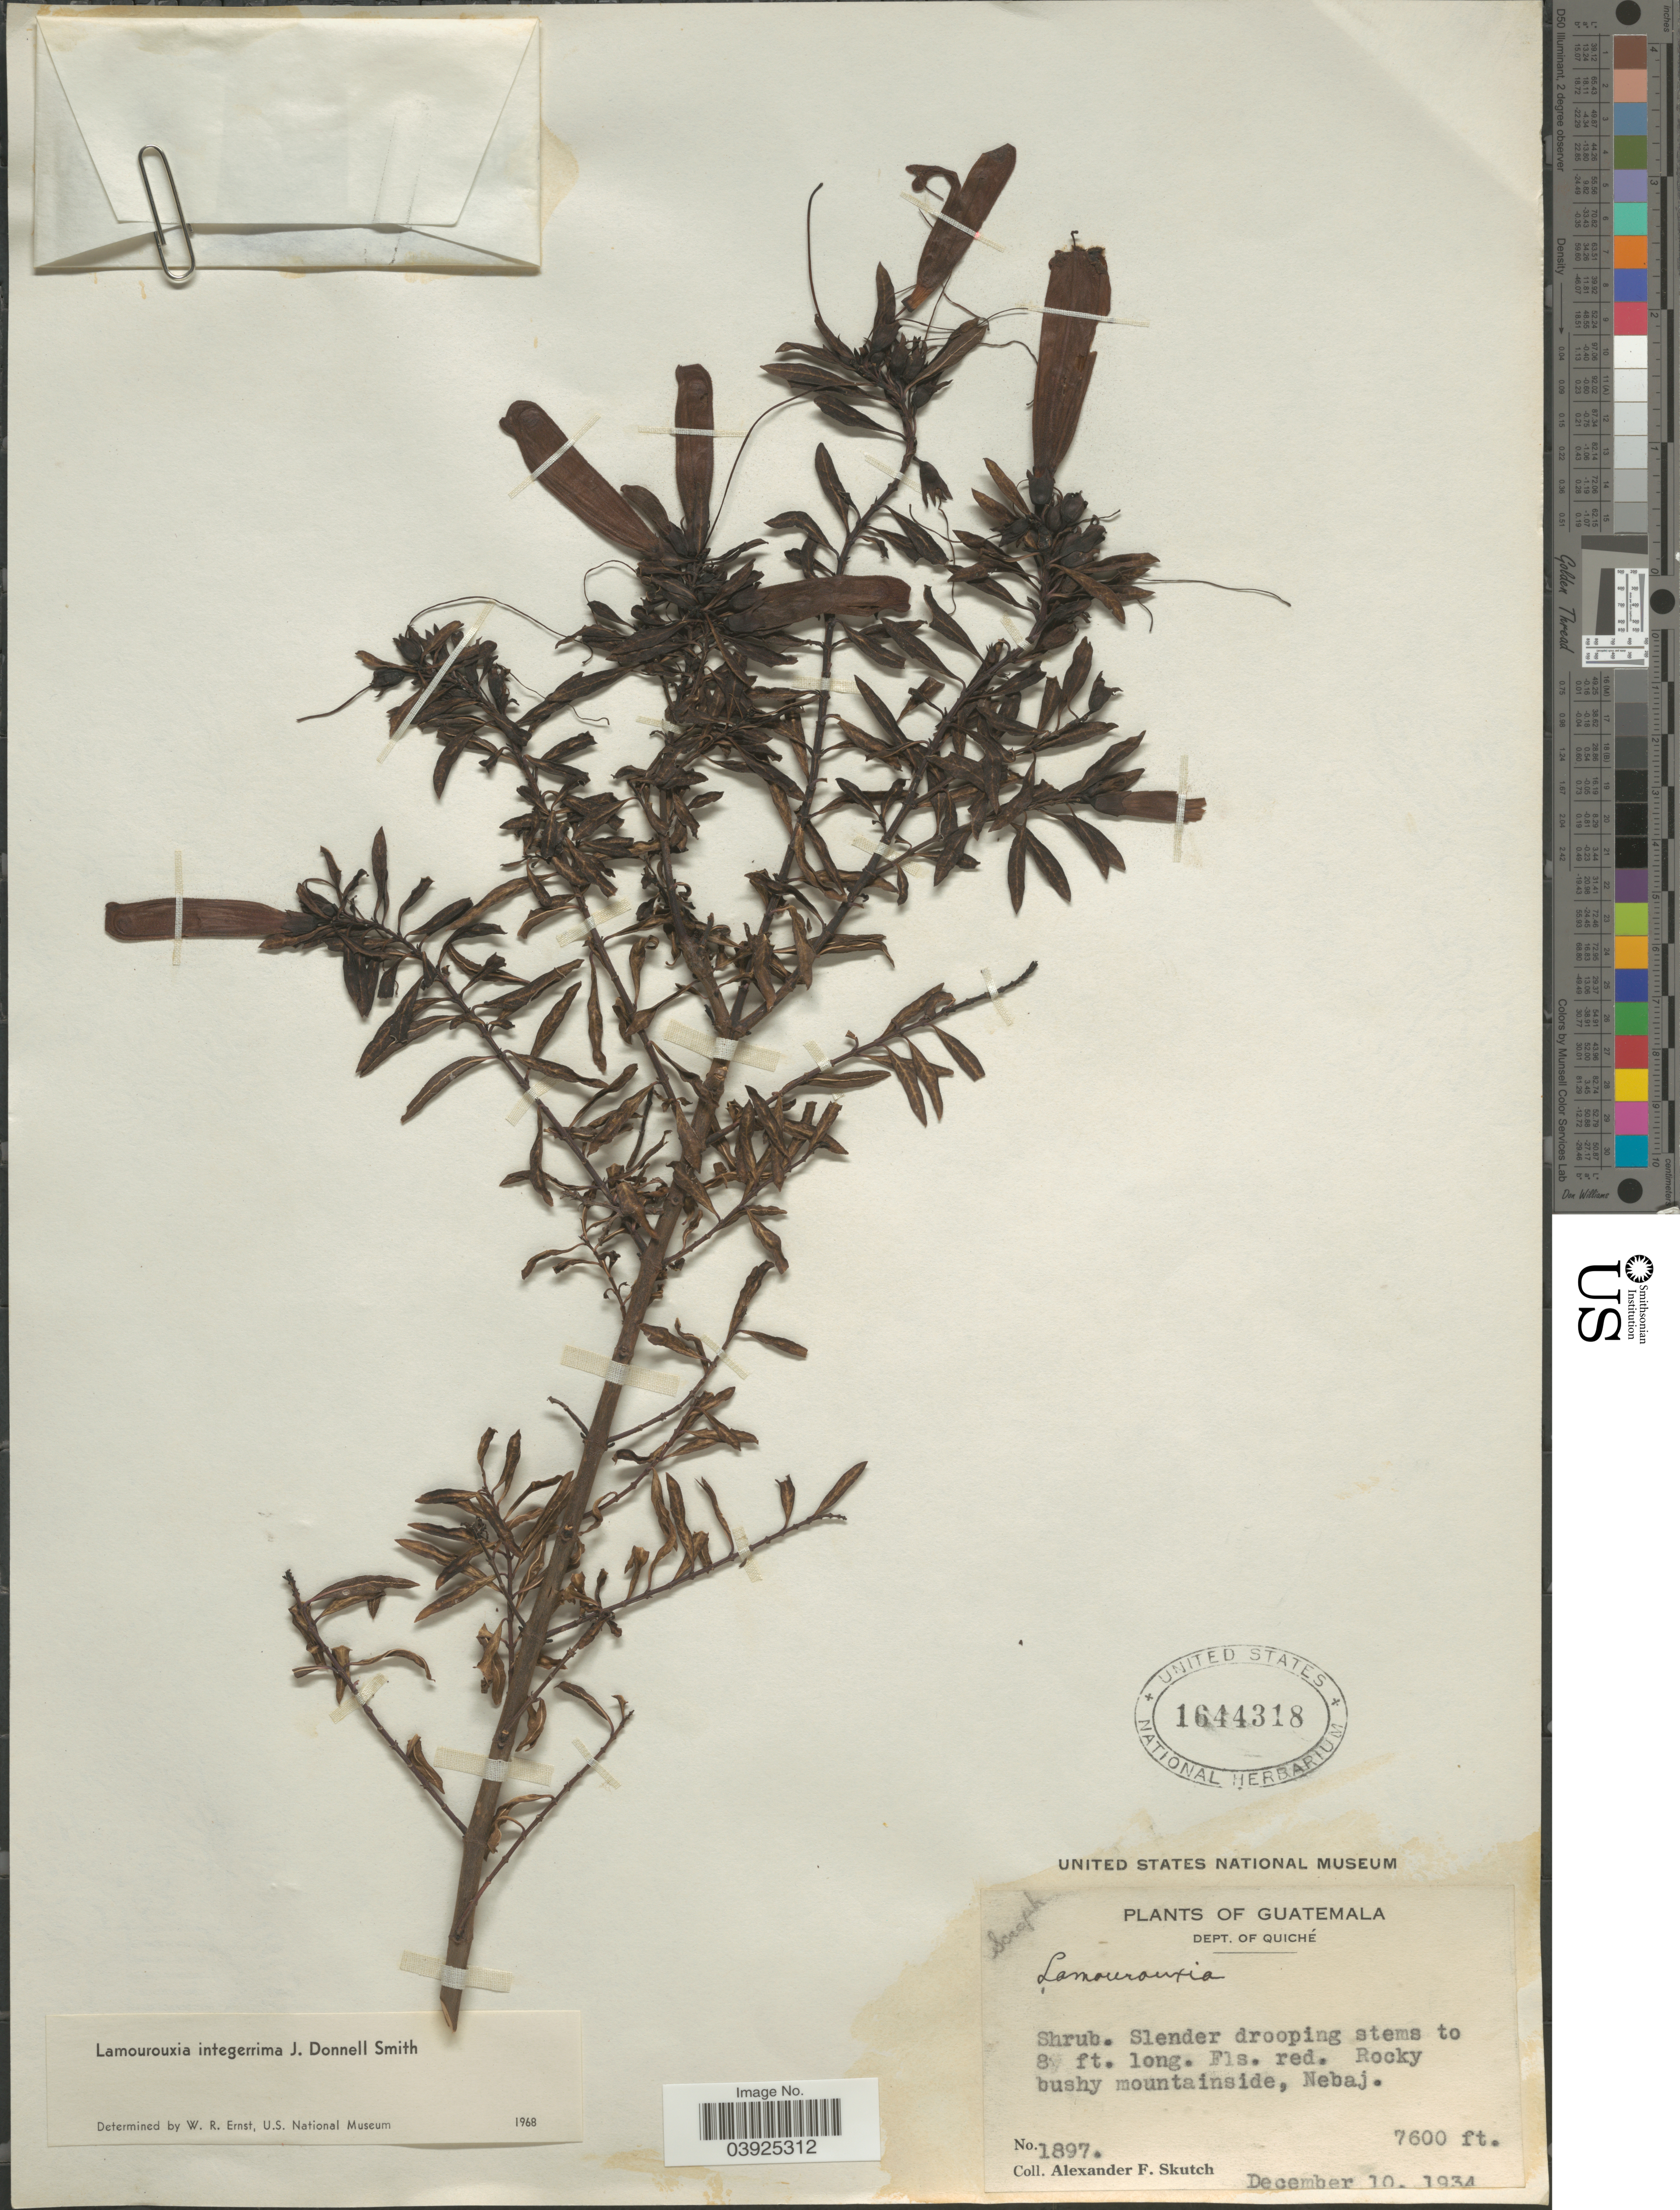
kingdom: Plantae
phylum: Tracheophyta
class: Magnoliopsida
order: Lamiales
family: Orobanchaceae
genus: Lamourouxia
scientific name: Lamourouxia integerrima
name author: Donn. Sm.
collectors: A. F. Skutch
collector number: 1897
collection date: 1934-12-10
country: Guatemala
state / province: El Quiche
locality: Dept. of Quiche. Rocky bushy mountainside, Nebaj.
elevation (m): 2316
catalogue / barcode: US 1644318